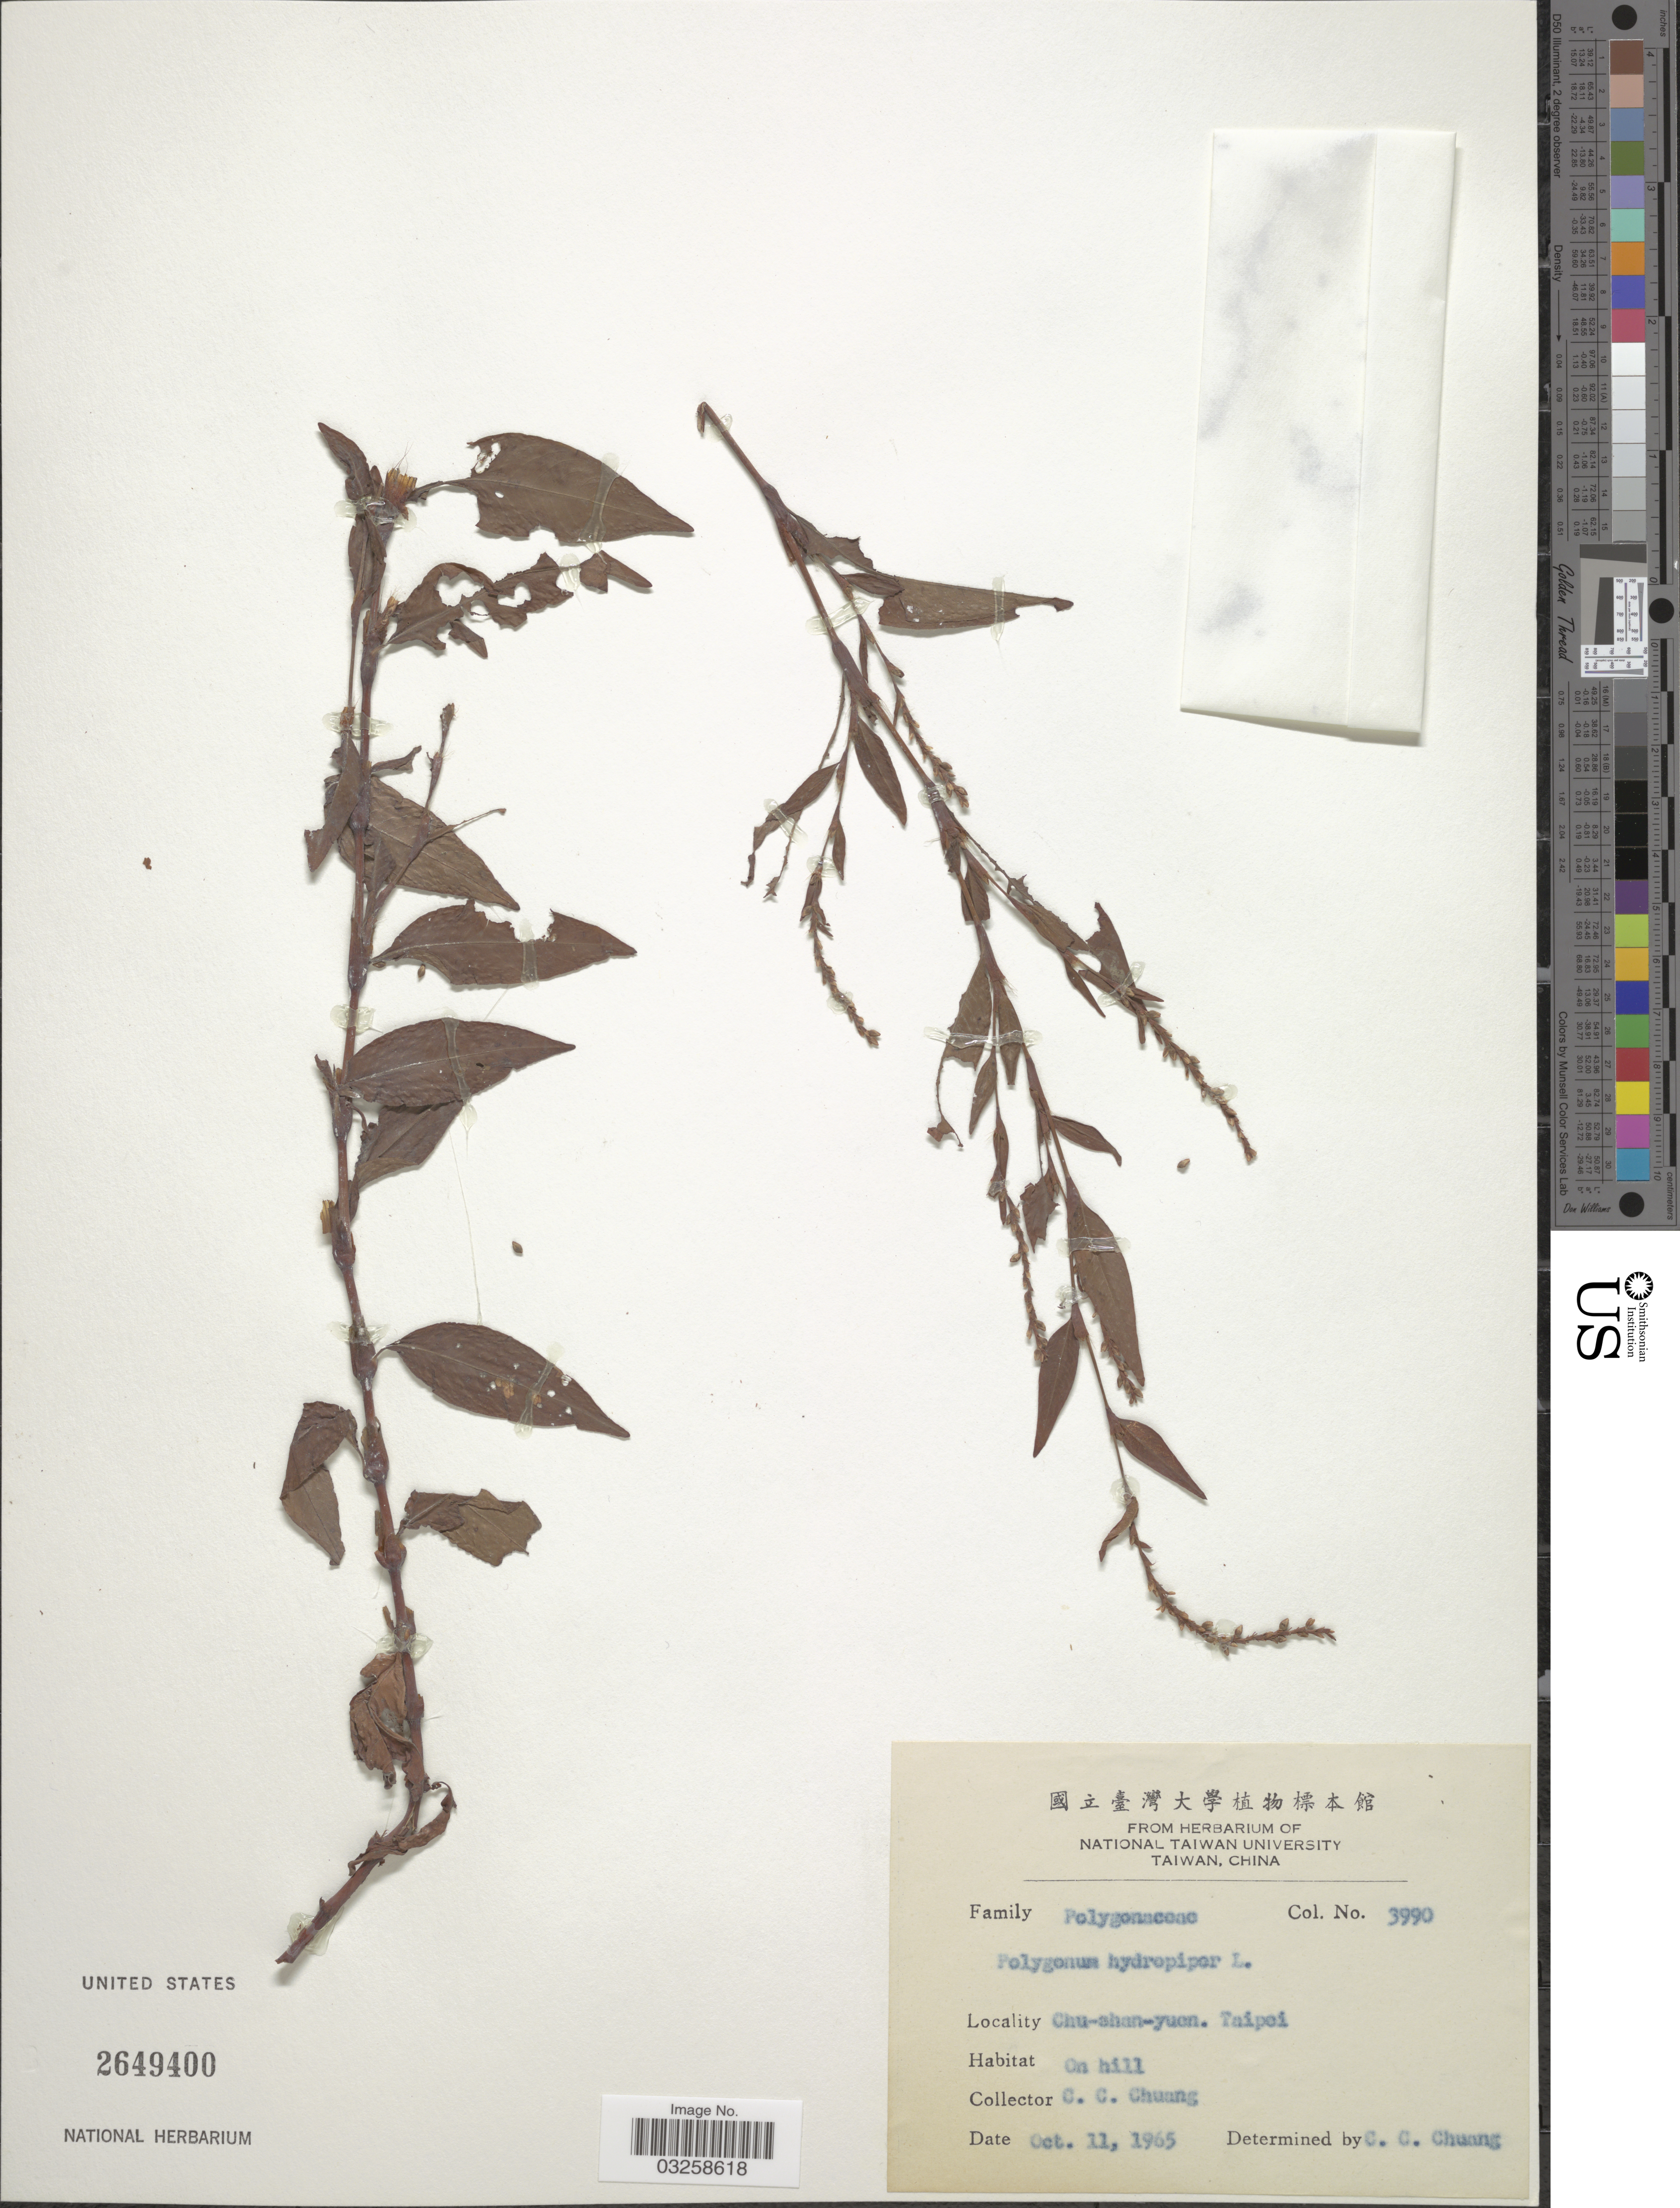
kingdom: Plantae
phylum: Tracheophyta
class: Magnoliopsida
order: Caryophyllales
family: Polygonaceae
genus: Polygonum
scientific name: Polygonum hydropiper var. hydropiper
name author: L.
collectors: C. C. Chuang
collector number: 3990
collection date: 1965-10-11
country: Taiwan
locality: Chu-shan-yuen. Taipei.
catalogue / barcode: US 2649400